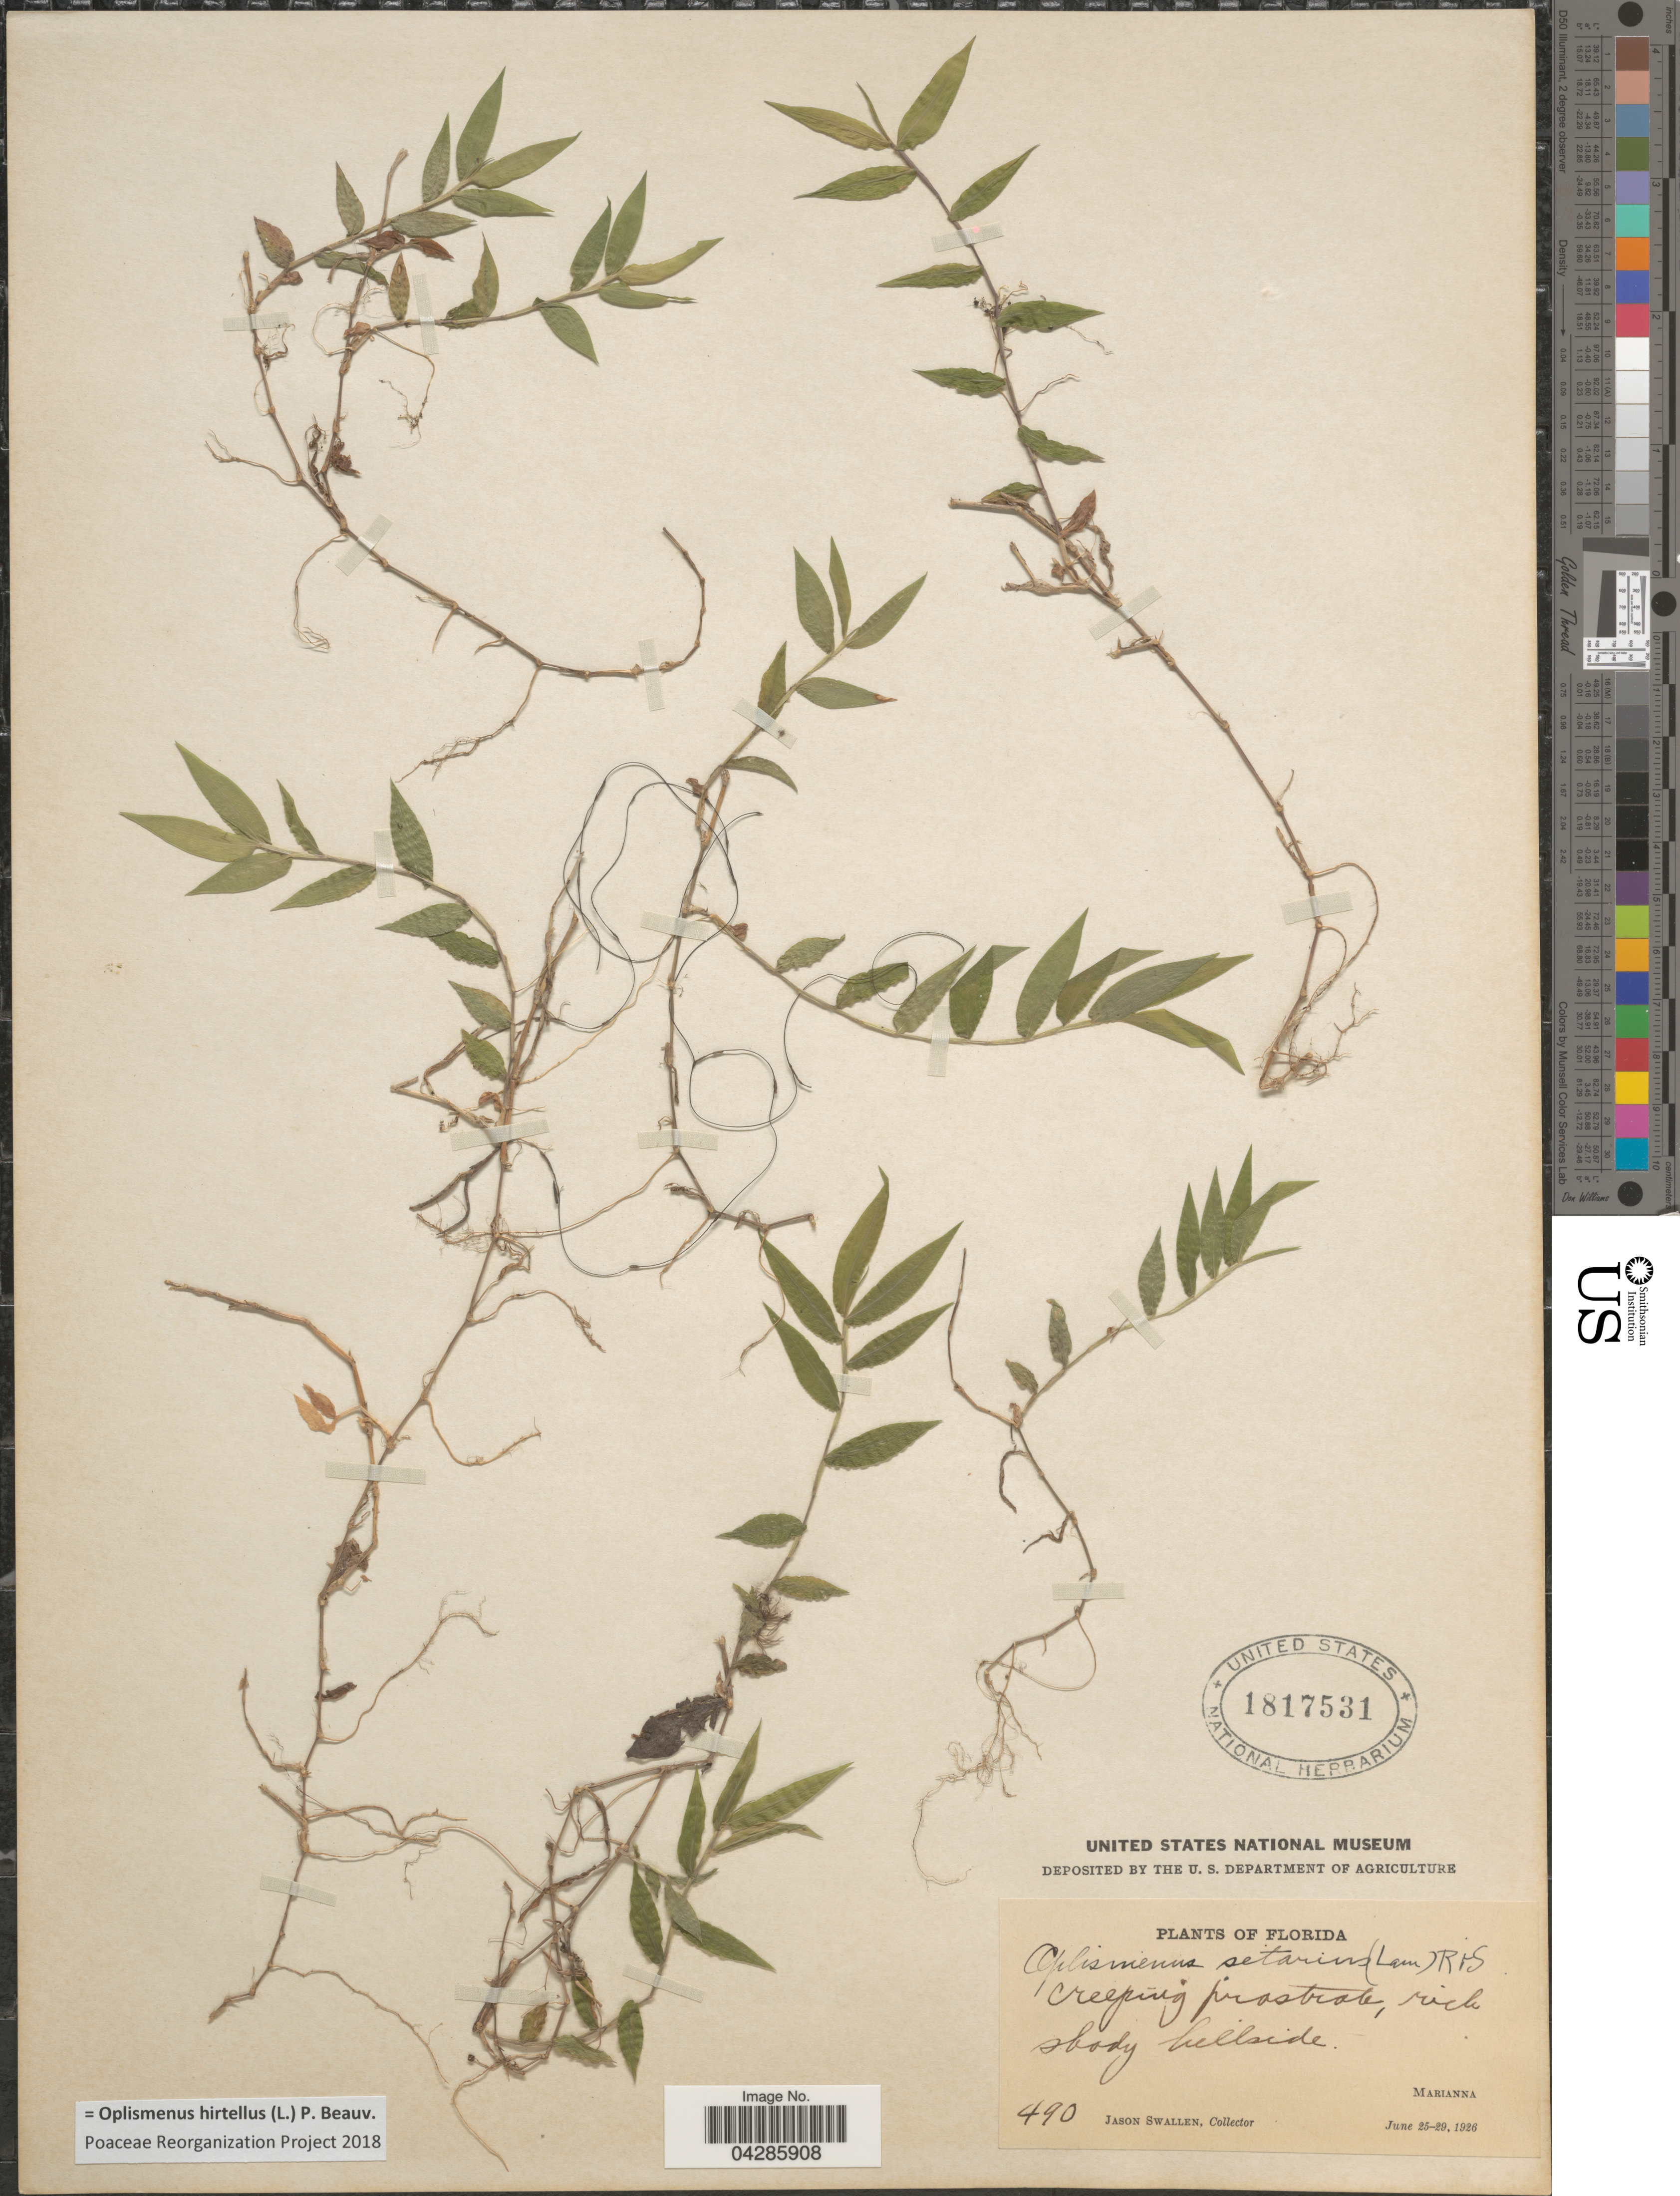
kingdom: Plantae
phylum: Tracheophyta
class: Liliopsida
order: Poales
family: Poaceae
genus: Oplismenus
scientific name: Oplismenus hirtellus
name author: (L.) P. Beauv.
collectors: J. R. Swallen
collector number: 490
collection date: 1926-06-25/1926-06-29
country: United States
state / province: Florida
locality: Creeping prostate, rich shady hillside. Marianna.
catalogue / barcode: US 1817531